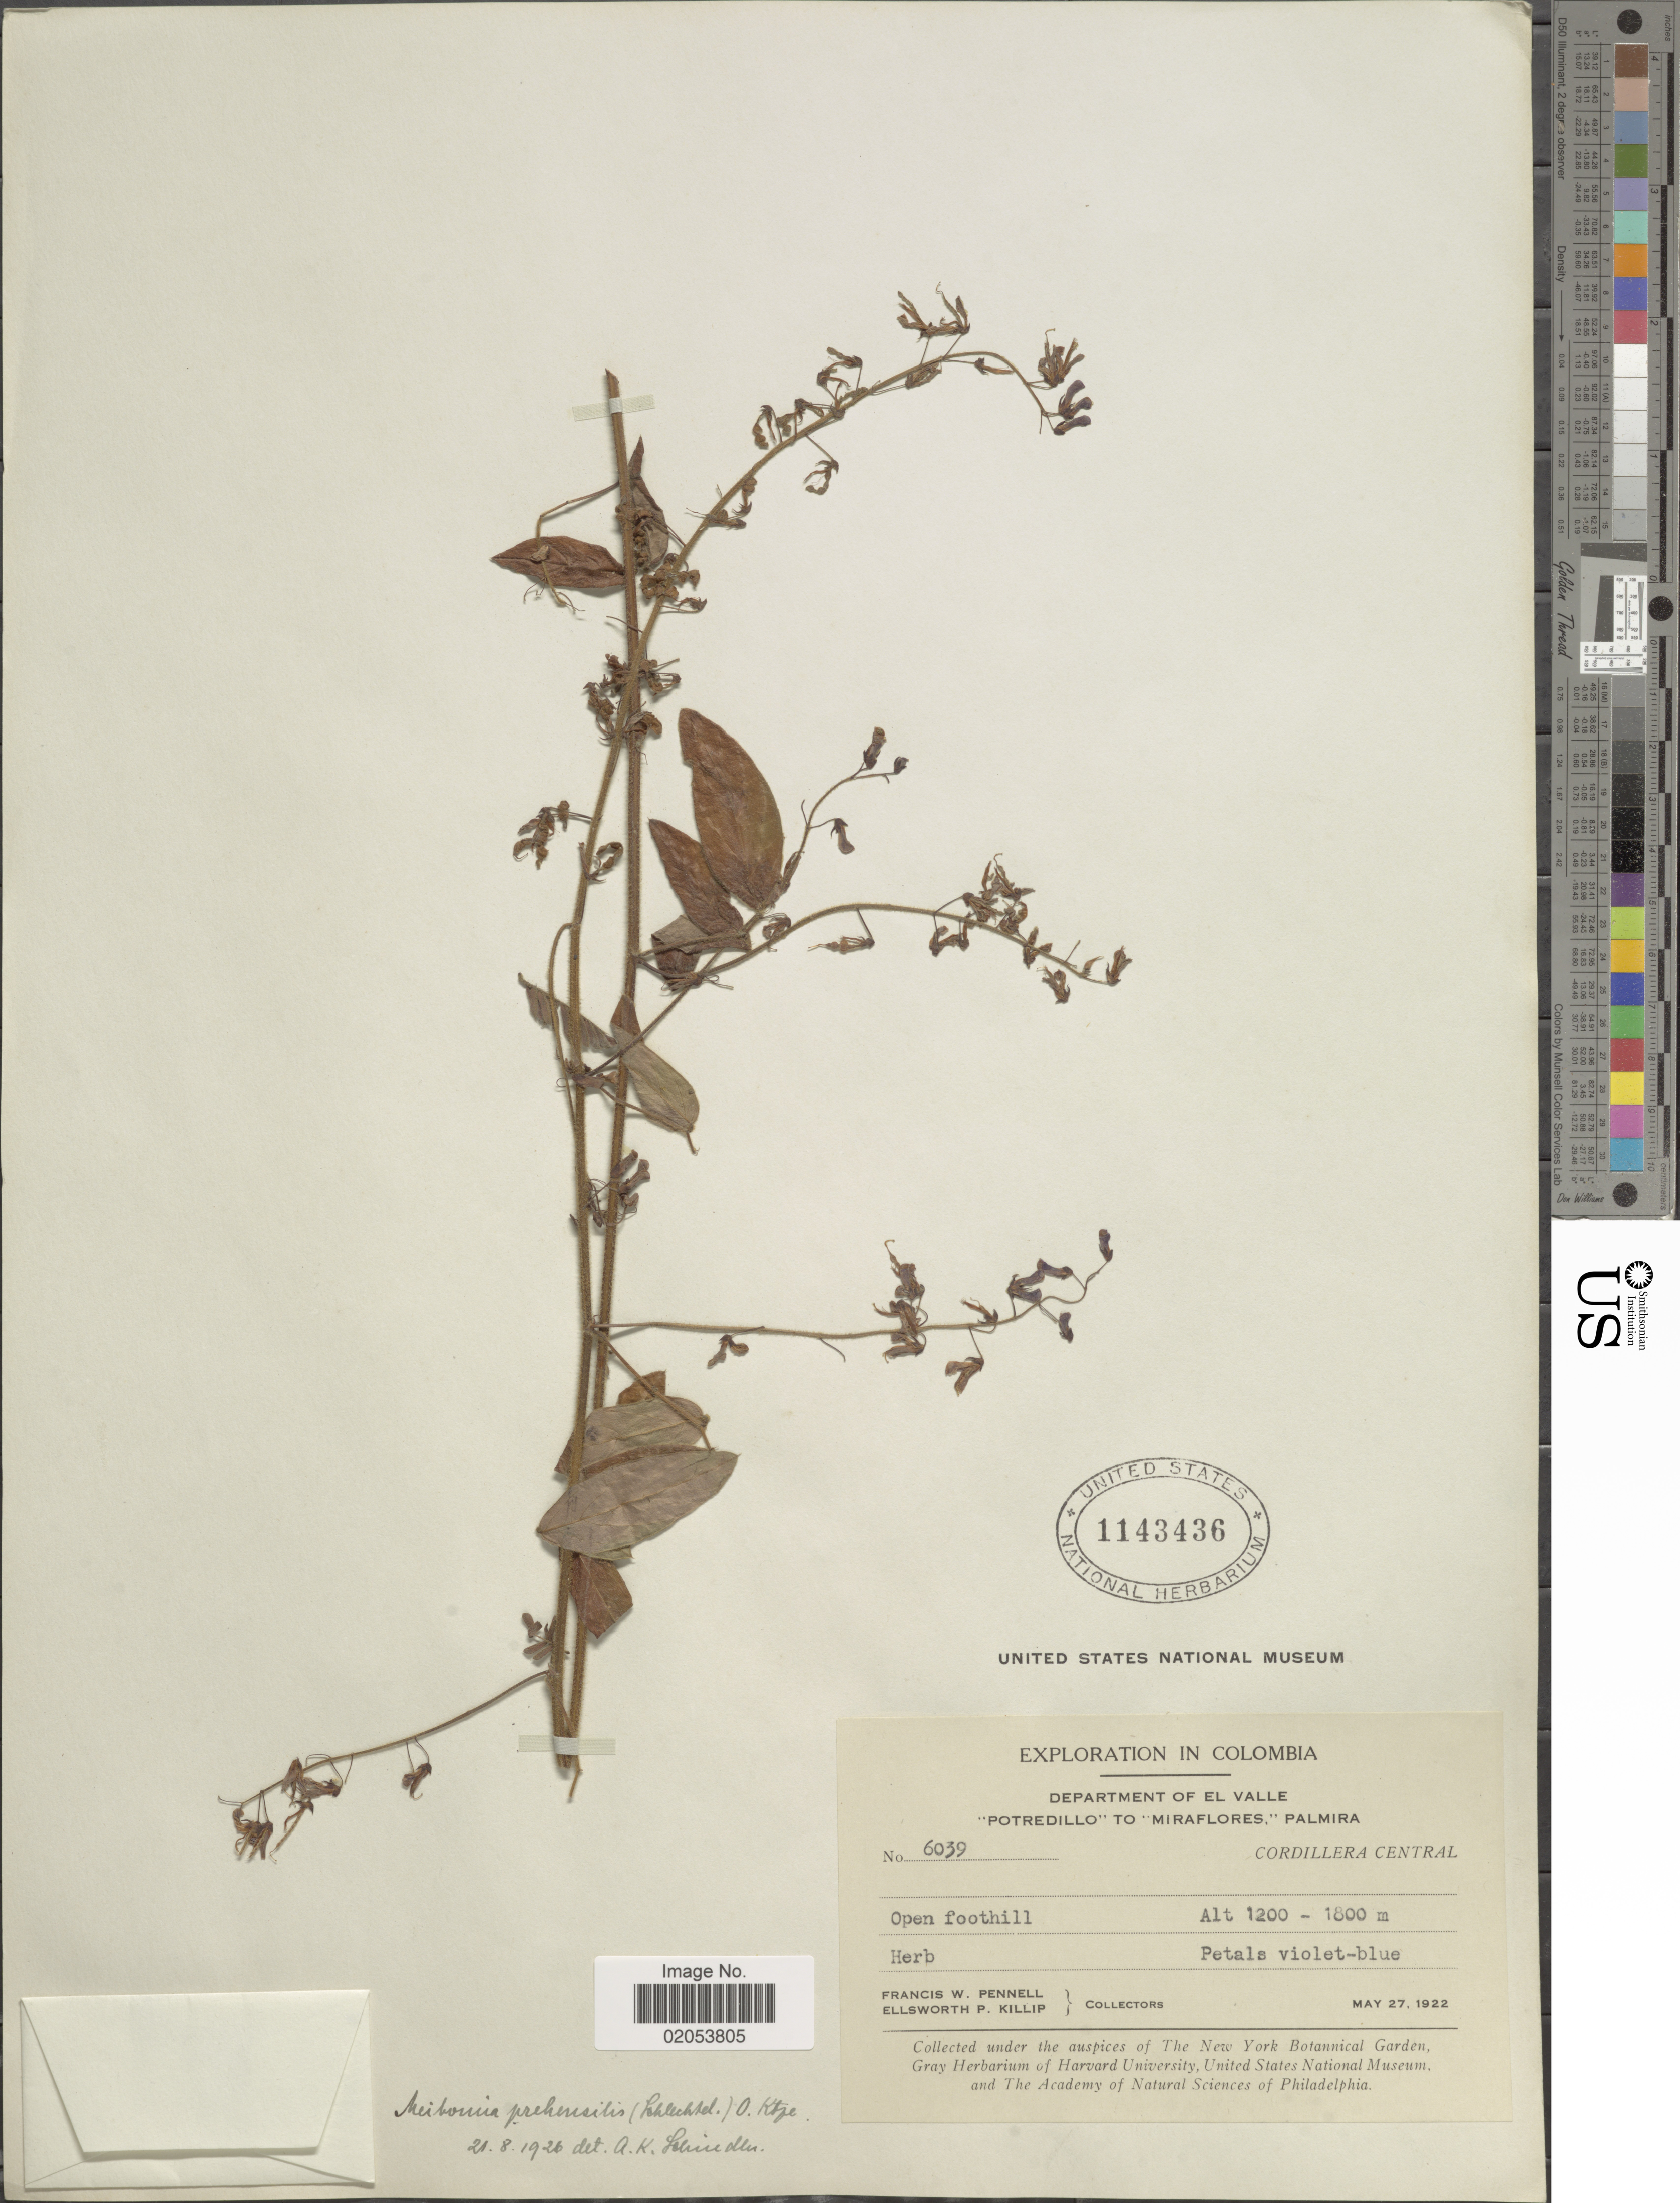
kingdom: Plantae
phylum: Tracheophyta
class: Magnoliopsida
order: Fabales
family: Fabaceae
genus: Desmodium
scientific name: Desmodium prehensile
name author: Schltdl.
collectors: F. W. Pennell & E. P. Killip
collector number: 6039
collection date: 1922-05-27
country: Colombia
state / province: Valle del Cauca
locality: Department of El Valle. "Potredillo"to "Miraflores"Palmira. Cordillera Central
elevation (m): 1200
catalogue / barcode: US 1143436